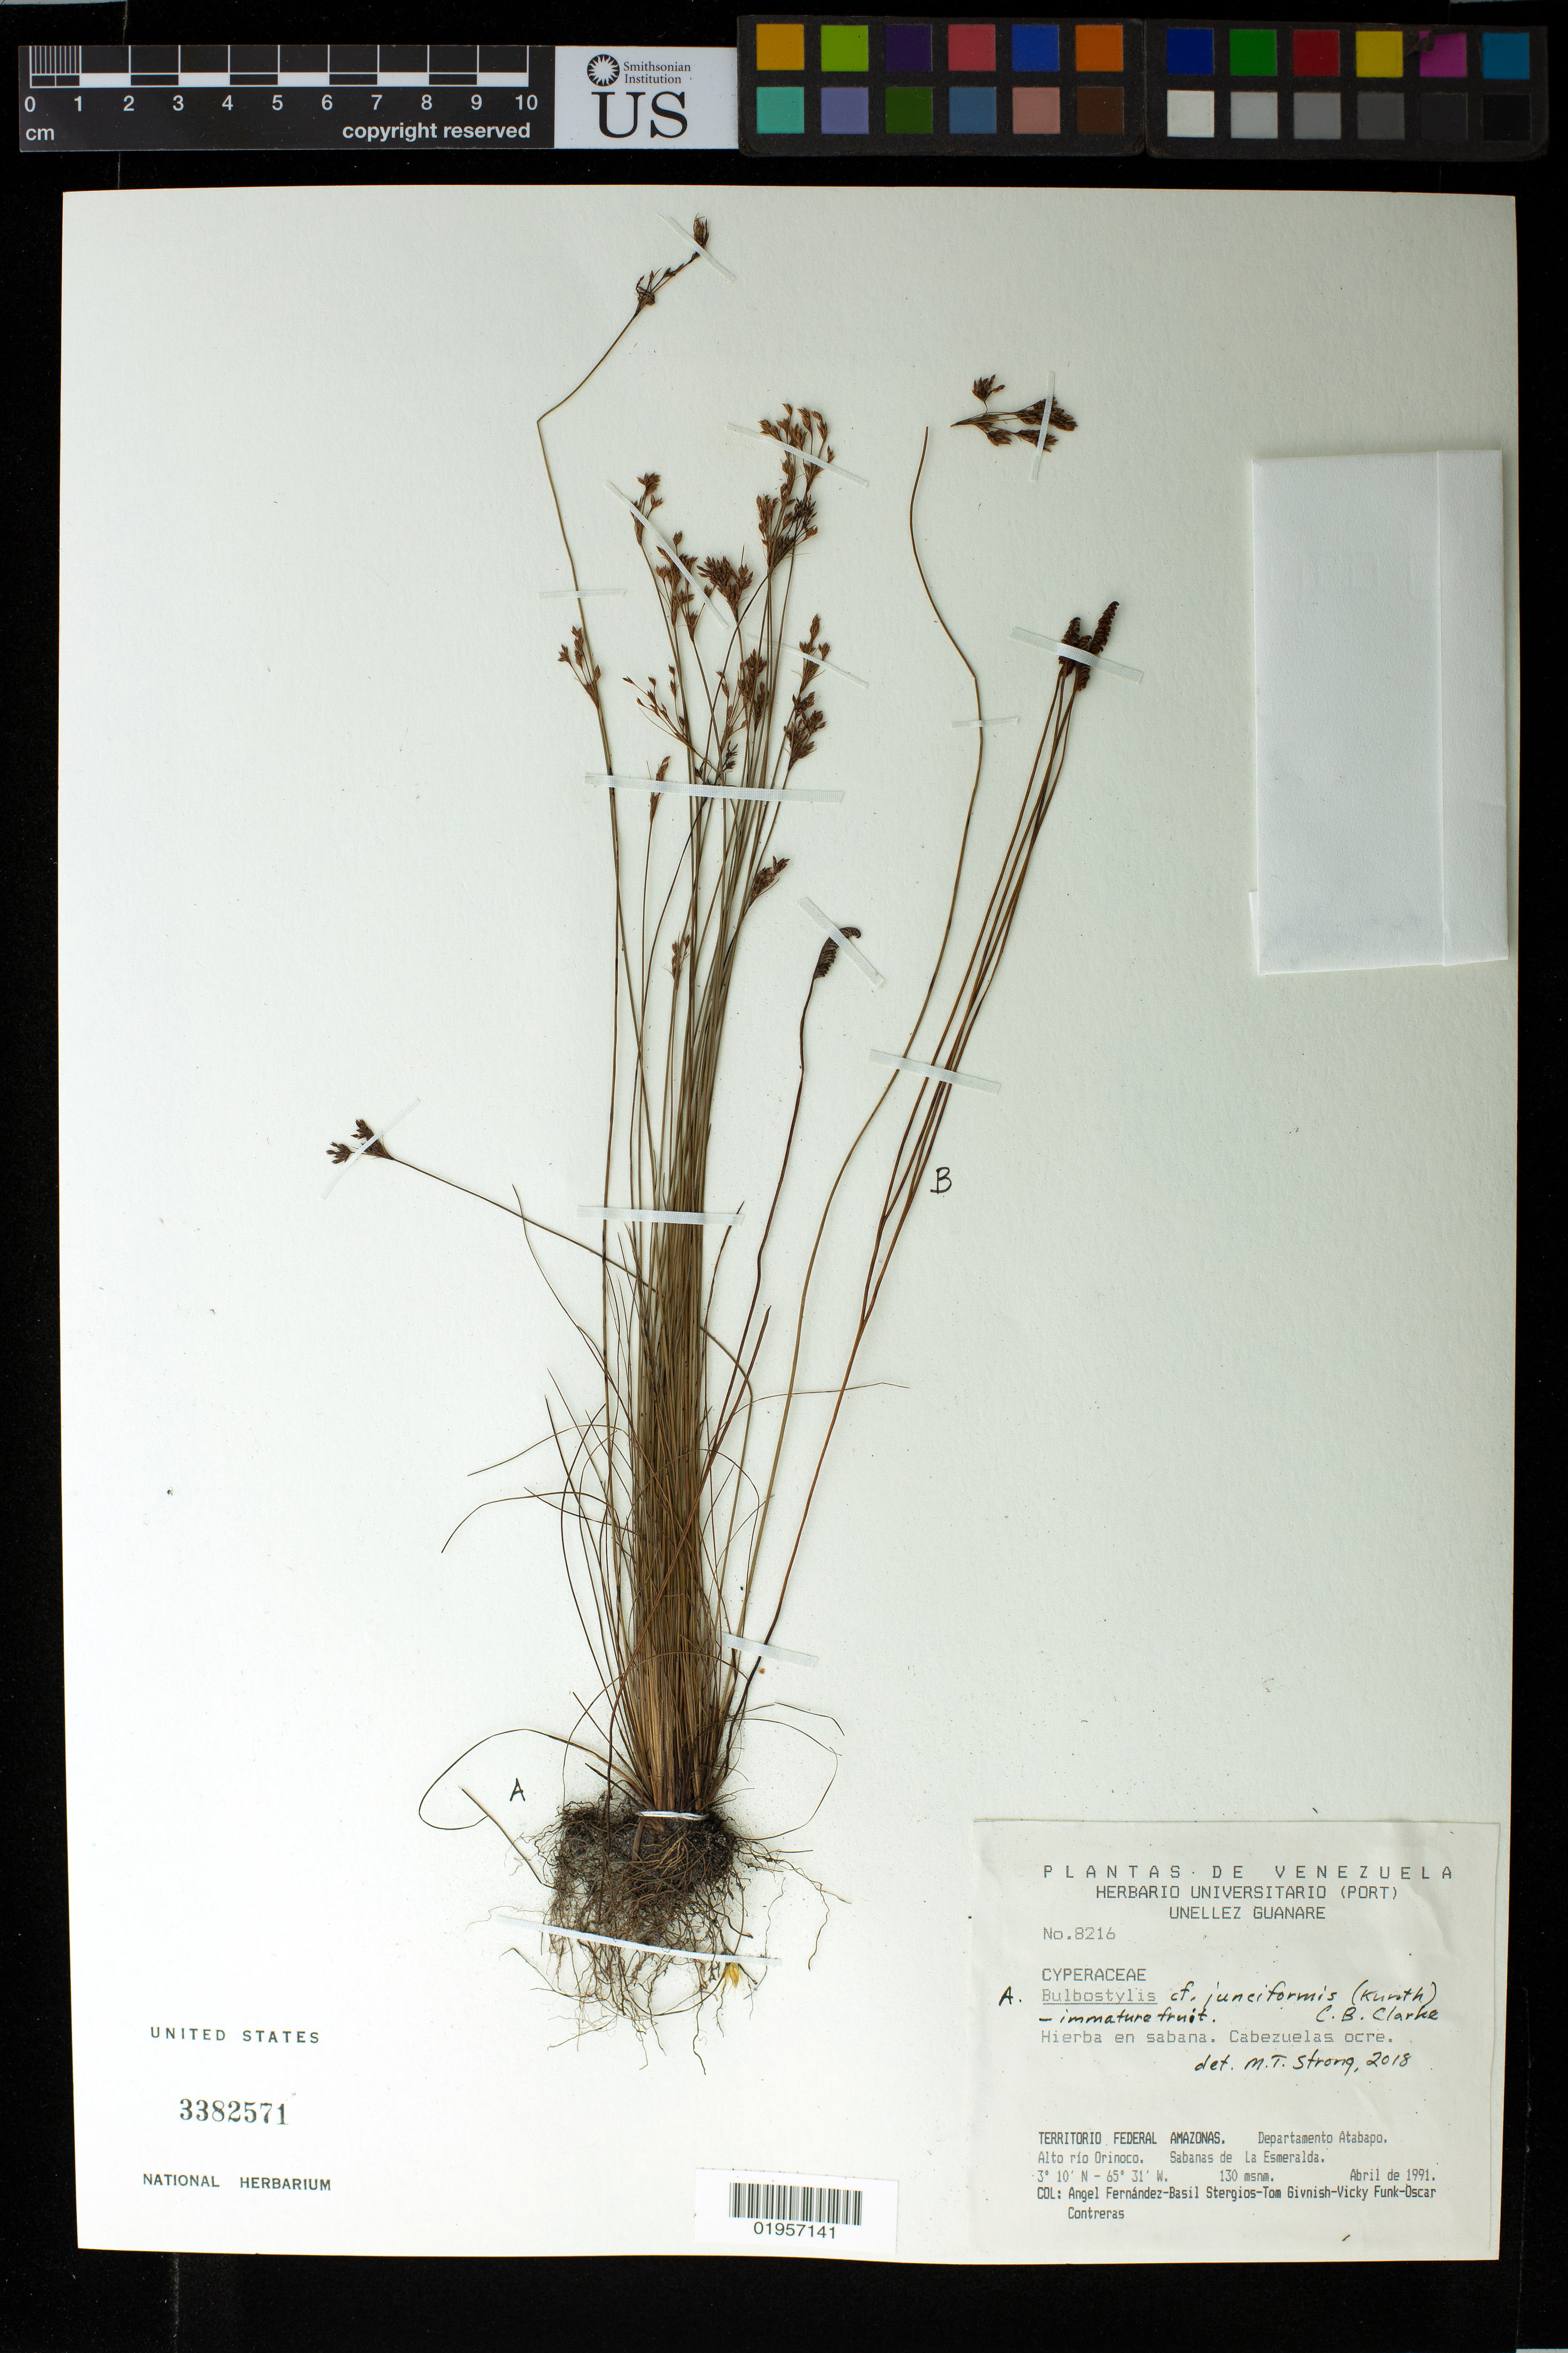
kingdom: Plantae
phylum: Tracheophyta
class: Liliopsida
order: Poales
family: Cyperaceae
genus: Bulbostylis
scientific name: Bulbostylis junciformis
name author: (Kunth) C.B. Clarke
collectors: A. Fernández, B. G. Stergios, T. J. Givnish, V. Funk & O. Contreras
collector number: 8216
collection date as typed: Apr 1991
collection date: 1991-04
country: Venezuela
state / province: Amazonas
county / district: Atabapo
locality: Alto rio Orinoco. Sabanas de La Esmeralda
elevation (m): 130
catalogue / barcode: US 3382571